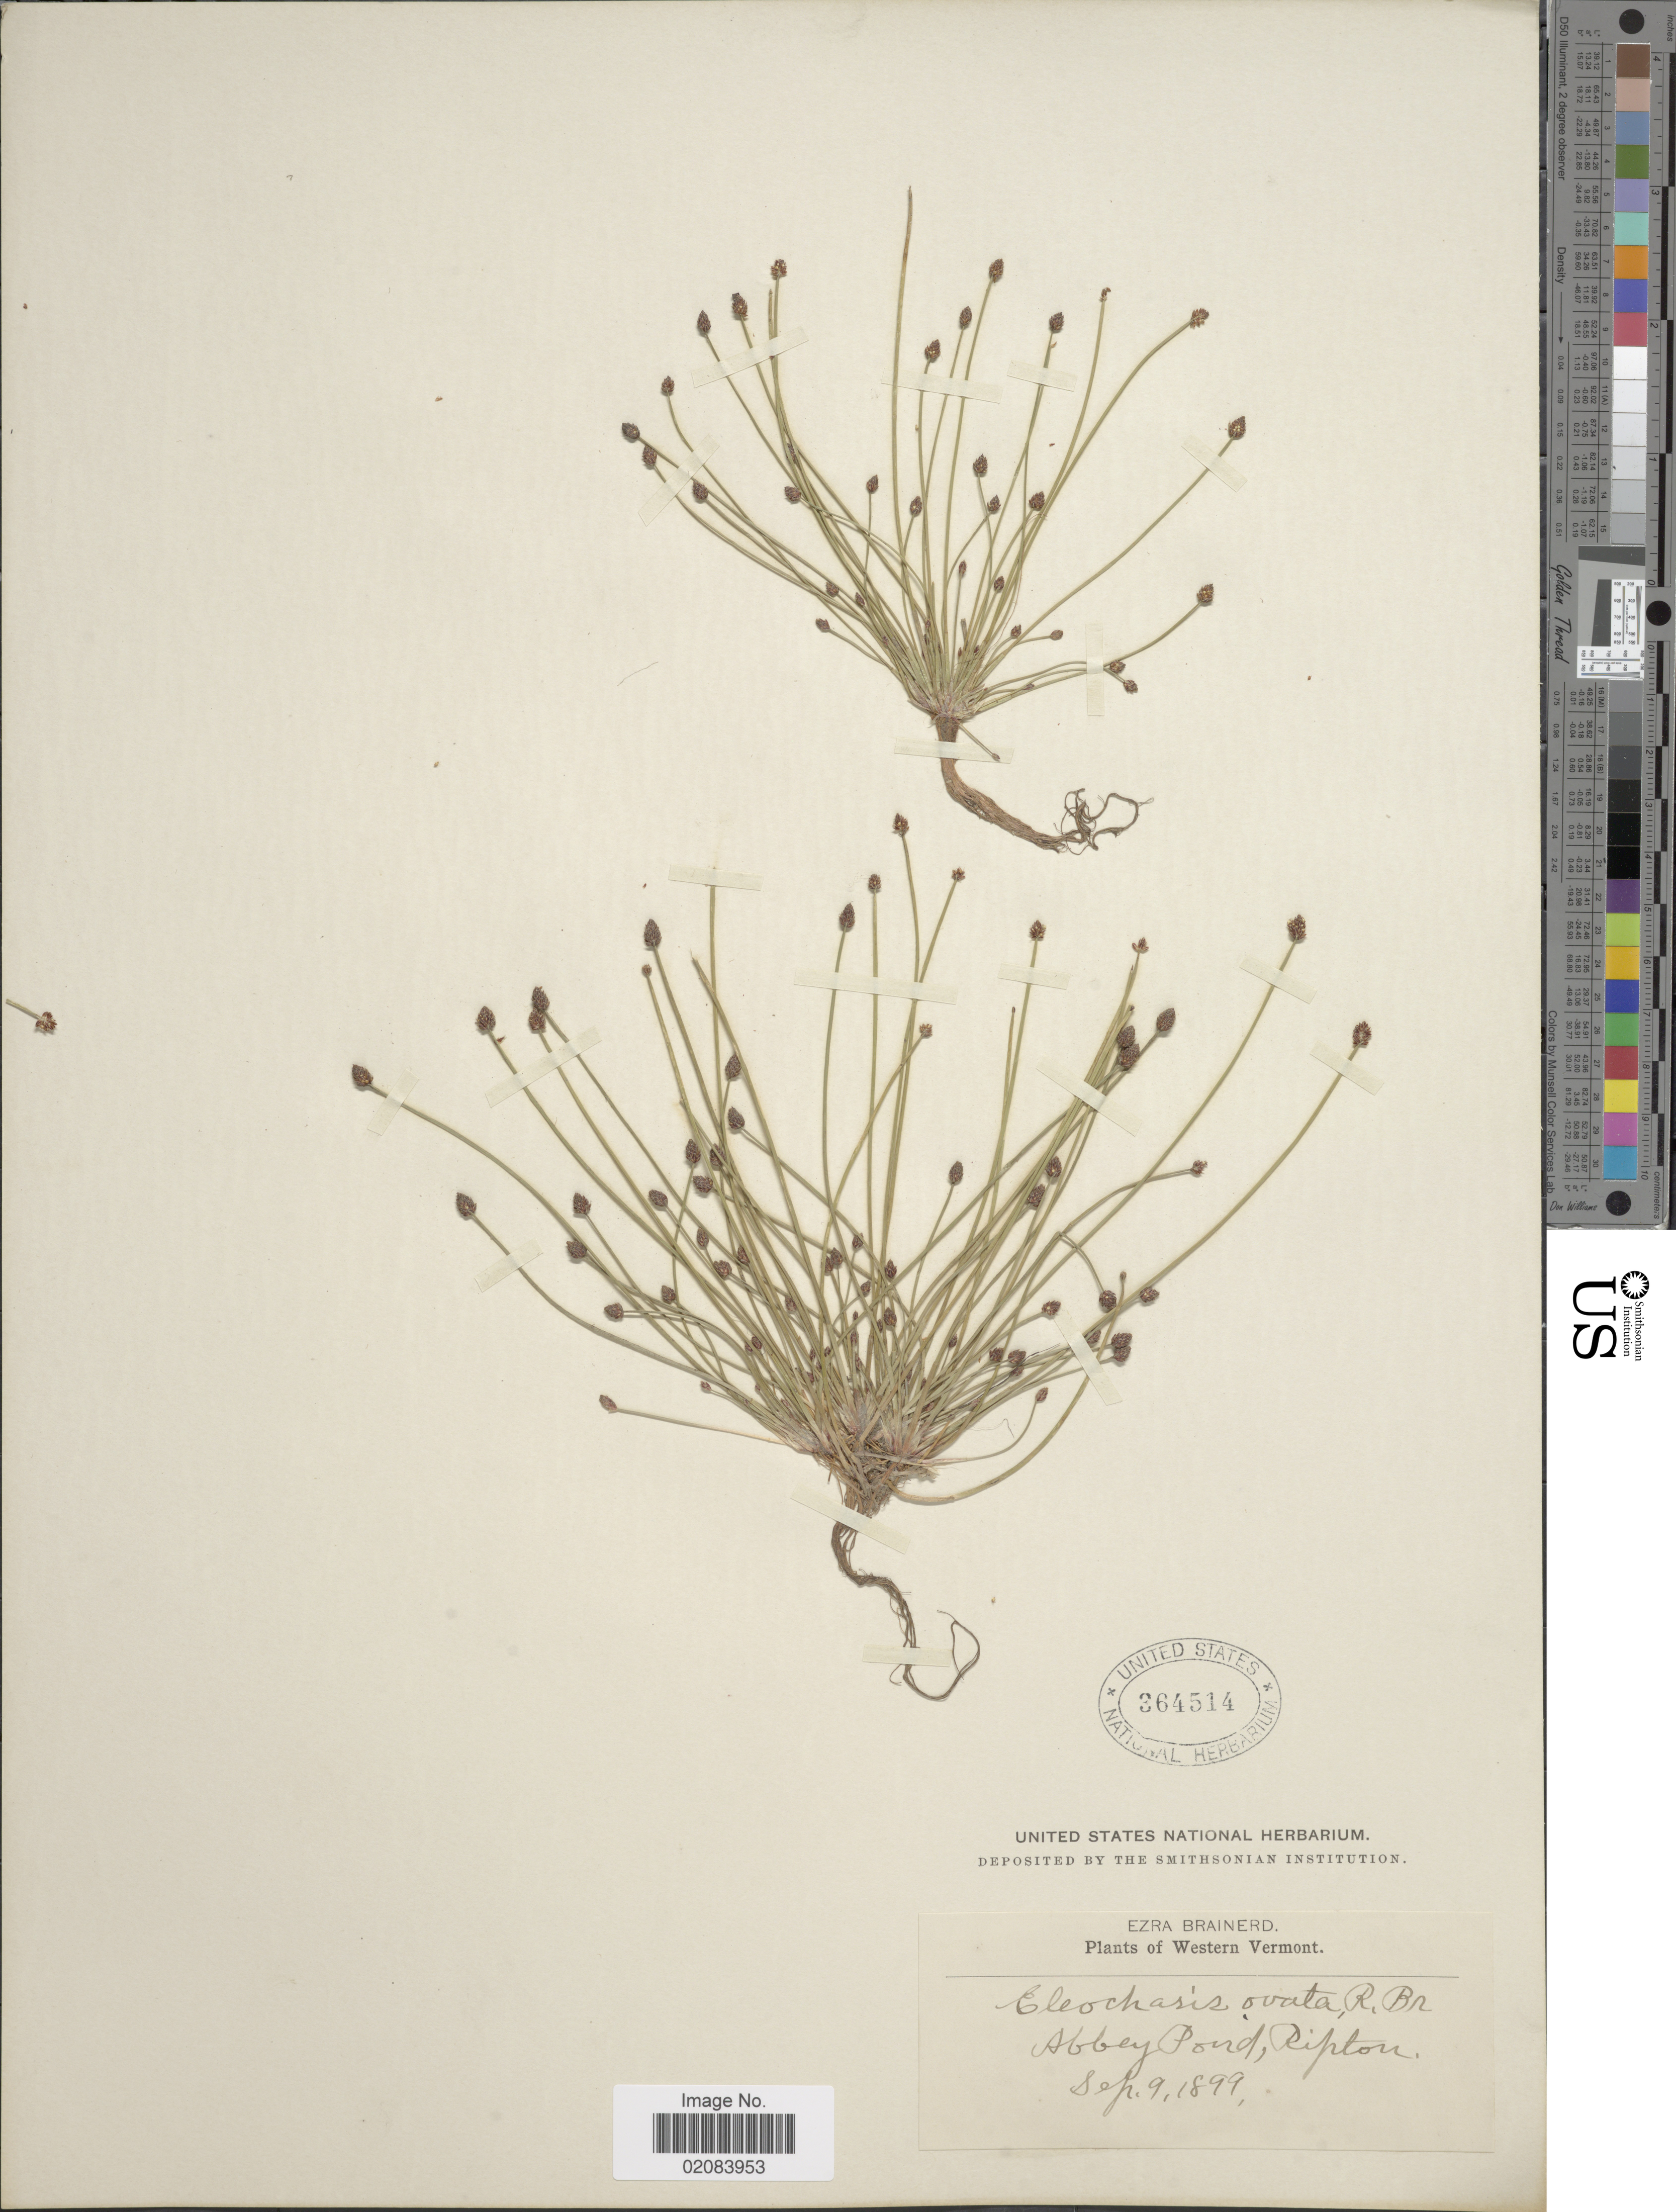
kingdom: Plantae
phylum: Tracheophyta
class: Liliopsida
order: Poales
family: Cyperaceae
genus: Eleocharis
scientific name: Eleocharis ovata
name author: (Roth) Roem. & Schult.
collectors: E. Brainerd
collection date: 1899-09-09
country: United States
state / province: Vermont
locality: Western Vermont. Abbey Pond, Ripton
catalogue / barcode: US 364514